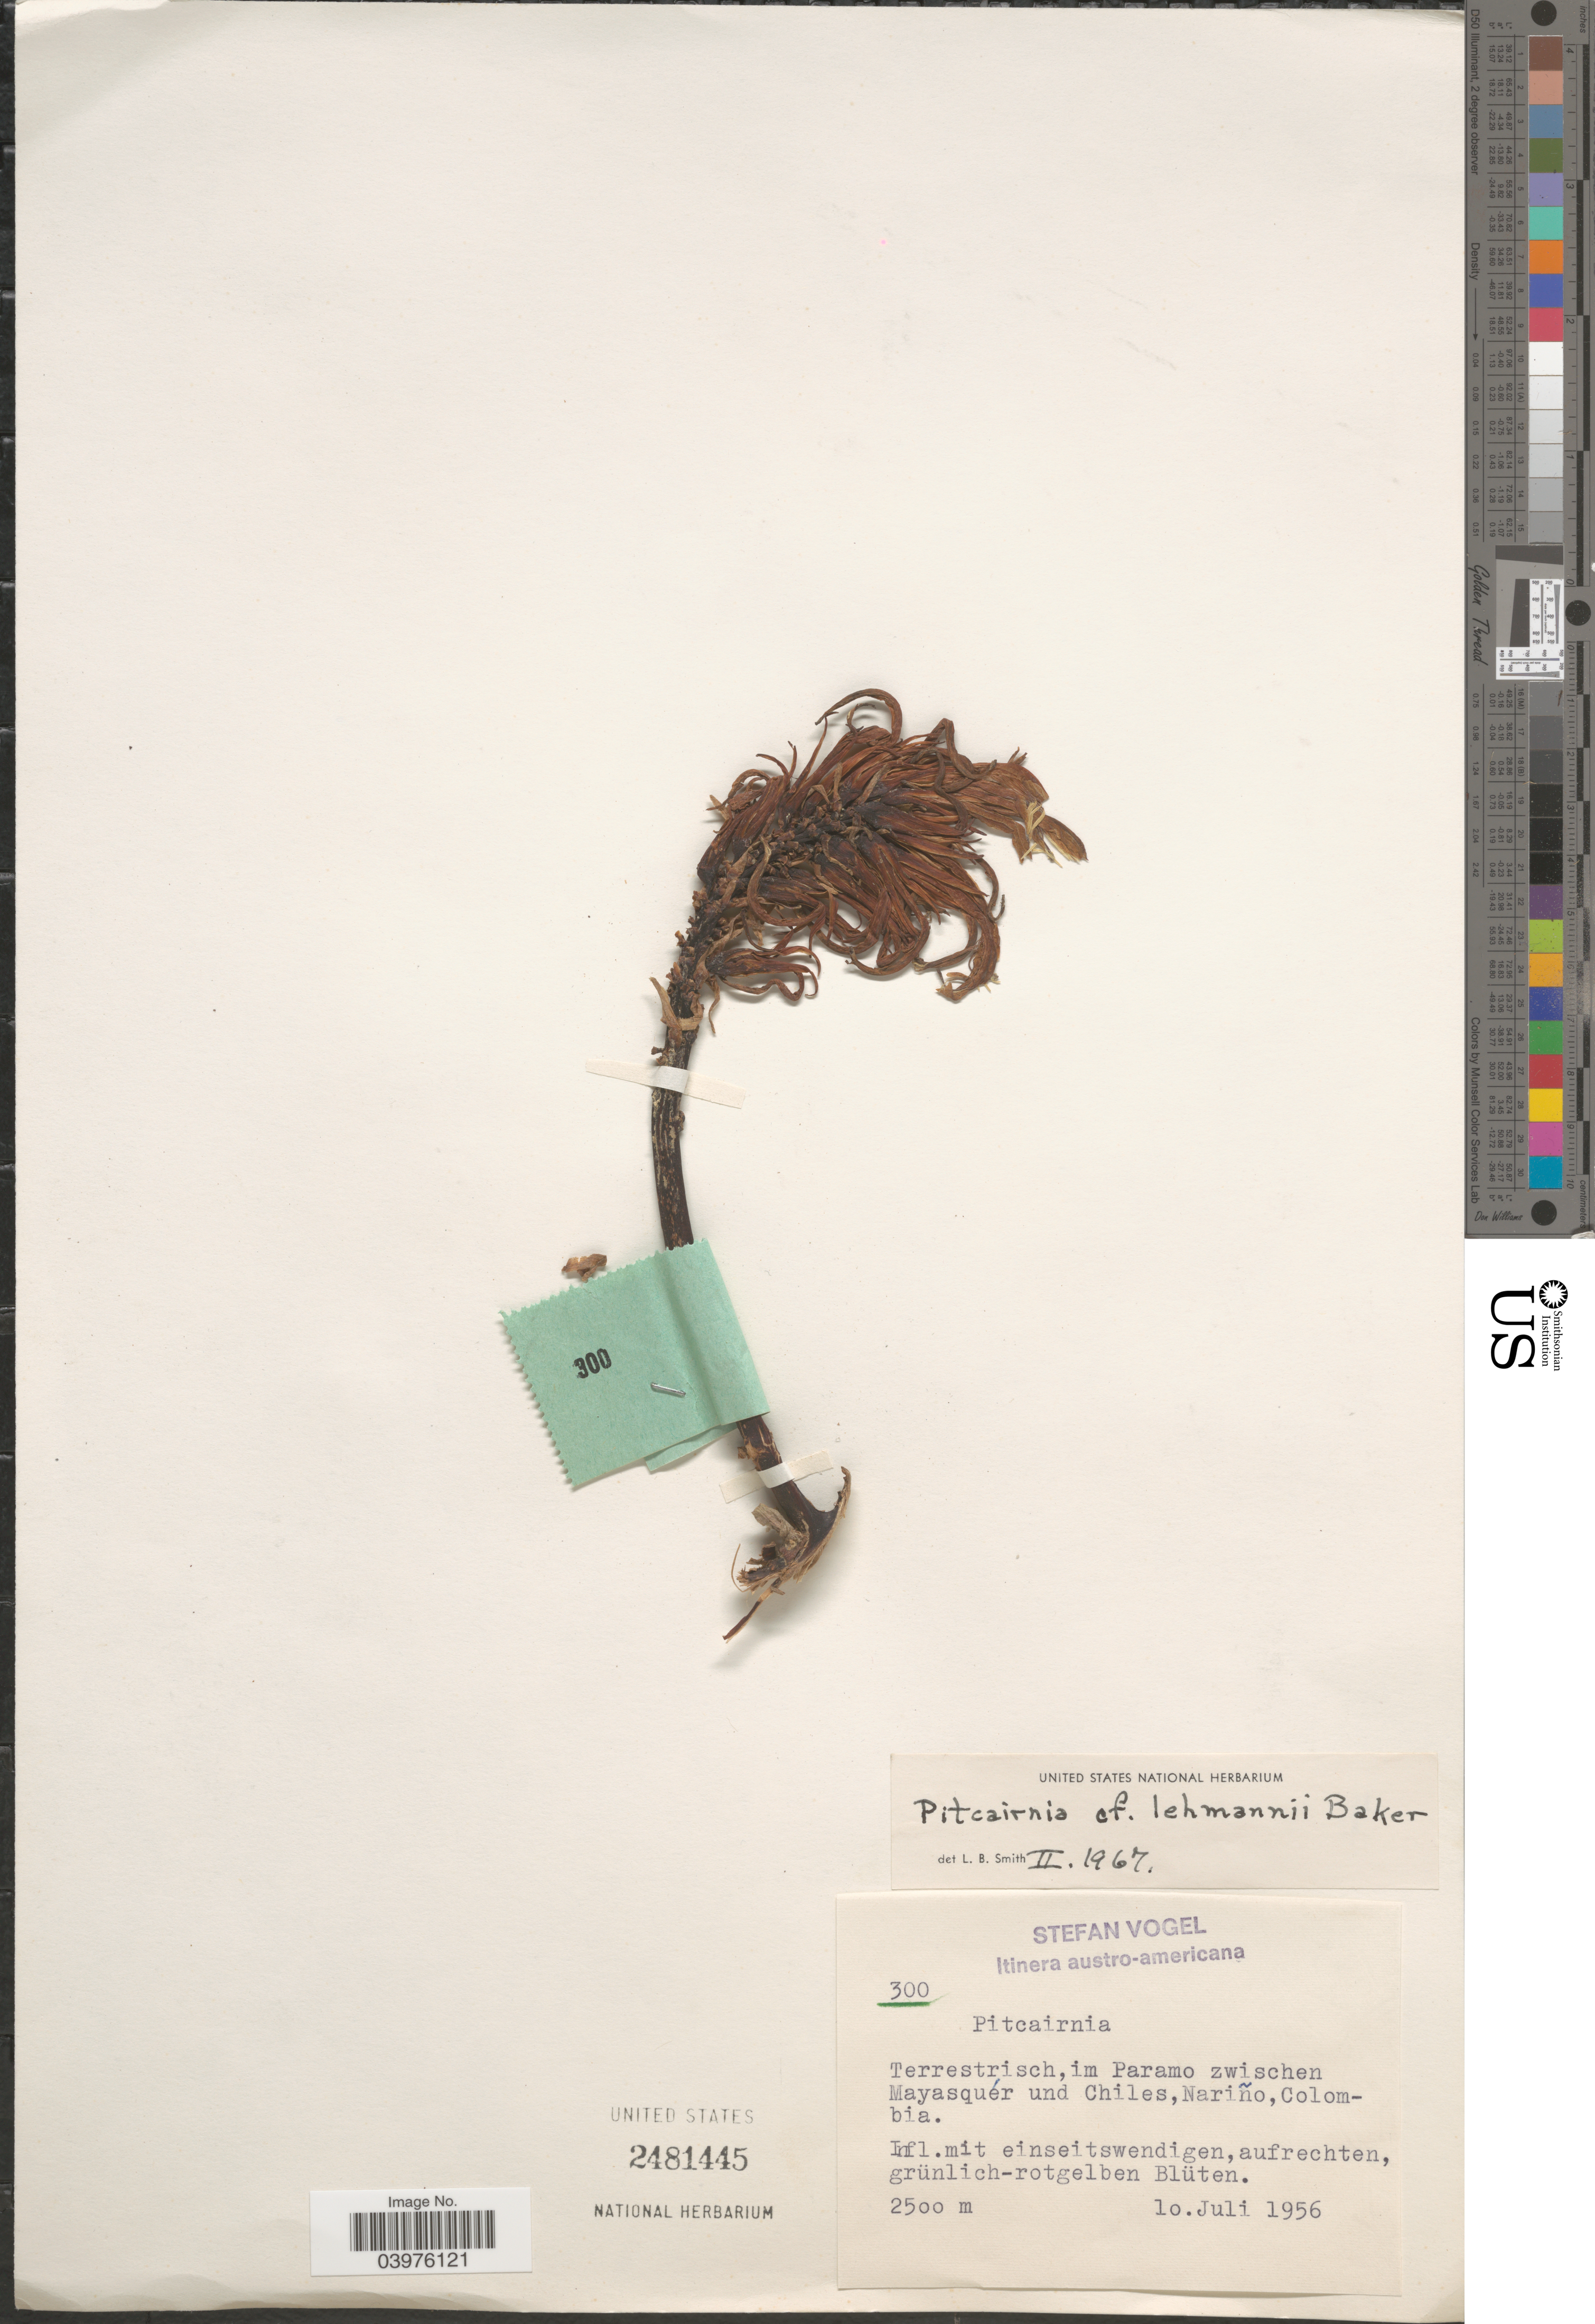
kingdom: Plantae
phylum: Tracheophyta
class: Liliopsida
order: Poales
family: Bromeliaceae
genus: Pitcairnia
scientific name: Pitcairnia lehmannii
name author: Baker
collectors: S. Vogel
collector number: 300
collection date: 1956-07-10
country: Colombia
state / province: Nariño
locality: Itinera austro-americana. In Paramo zwischen Mayasquér und Chiles.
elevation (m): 2500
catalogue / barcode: US 2481445